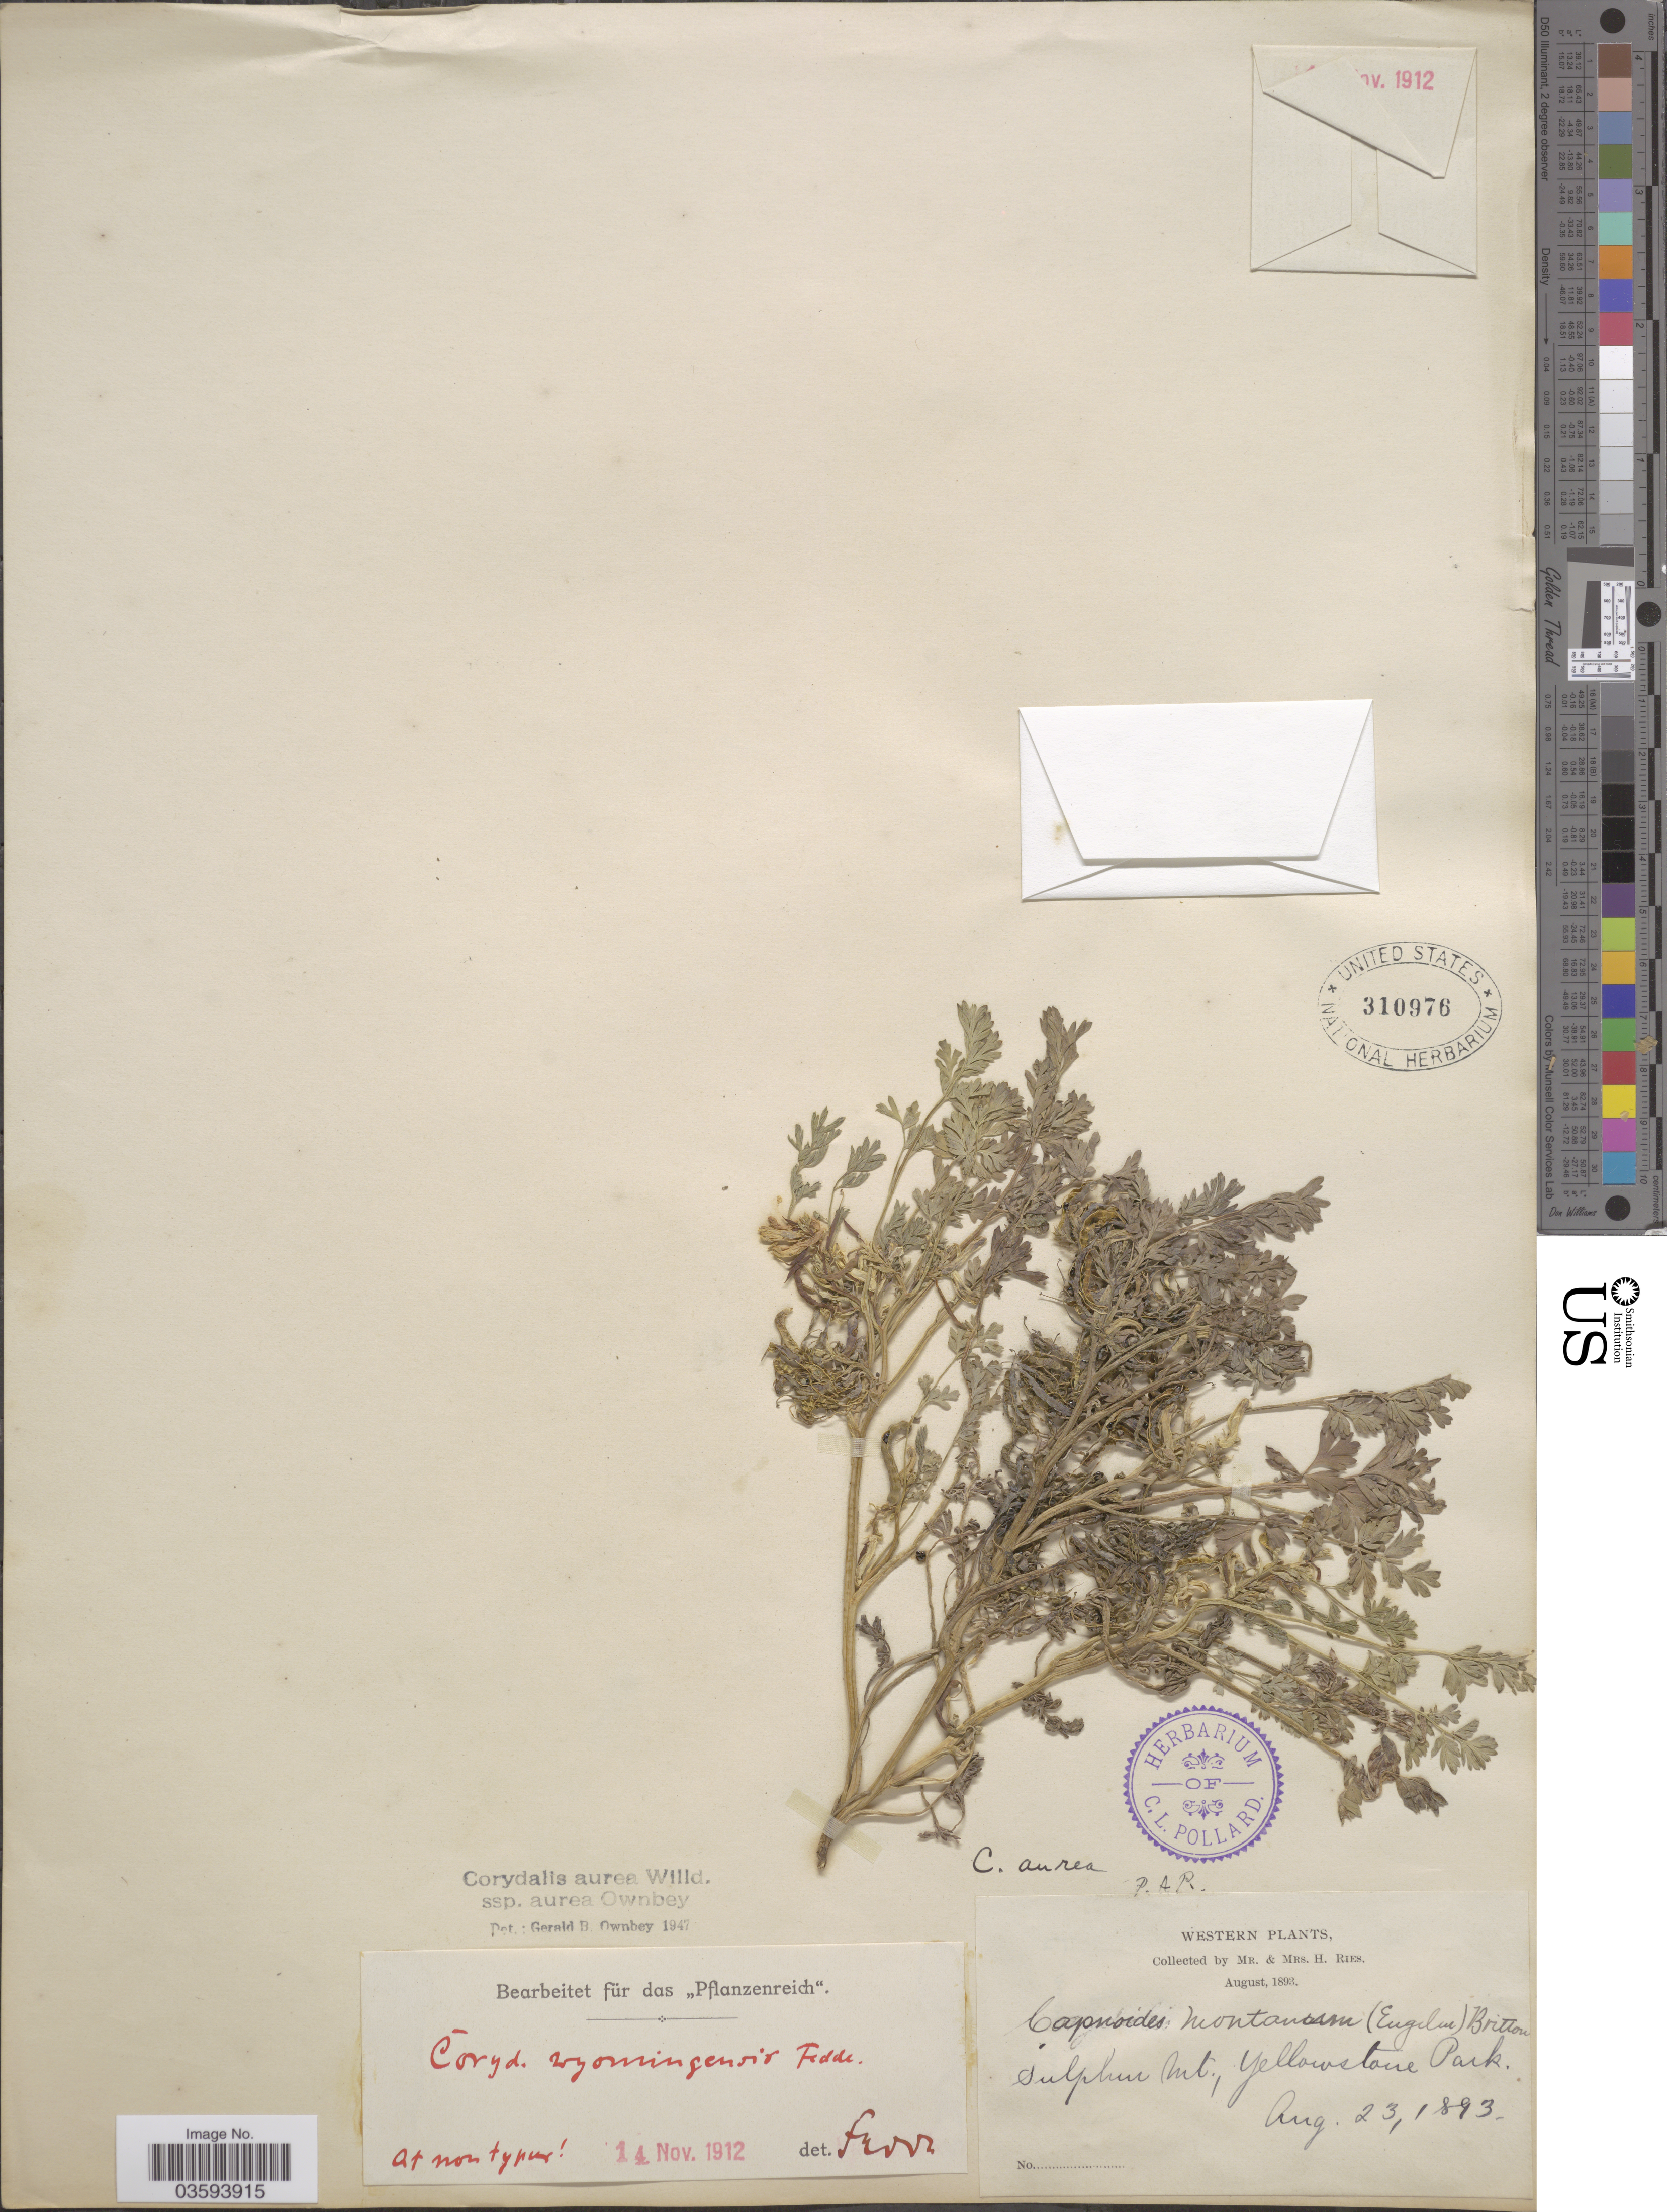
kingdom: Plantae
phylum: Tracheophyta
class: Magnoliopsida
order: Ranunculales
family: Papaveraceae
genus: Corydalis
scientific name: Corydalis aurea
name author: Willd.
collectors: H. Ries & H. Ries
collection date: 1893-08-23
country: United States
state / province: Wyoming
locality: Western. Sulphur Mt., Yellowstone Park.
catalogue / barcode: US 310976